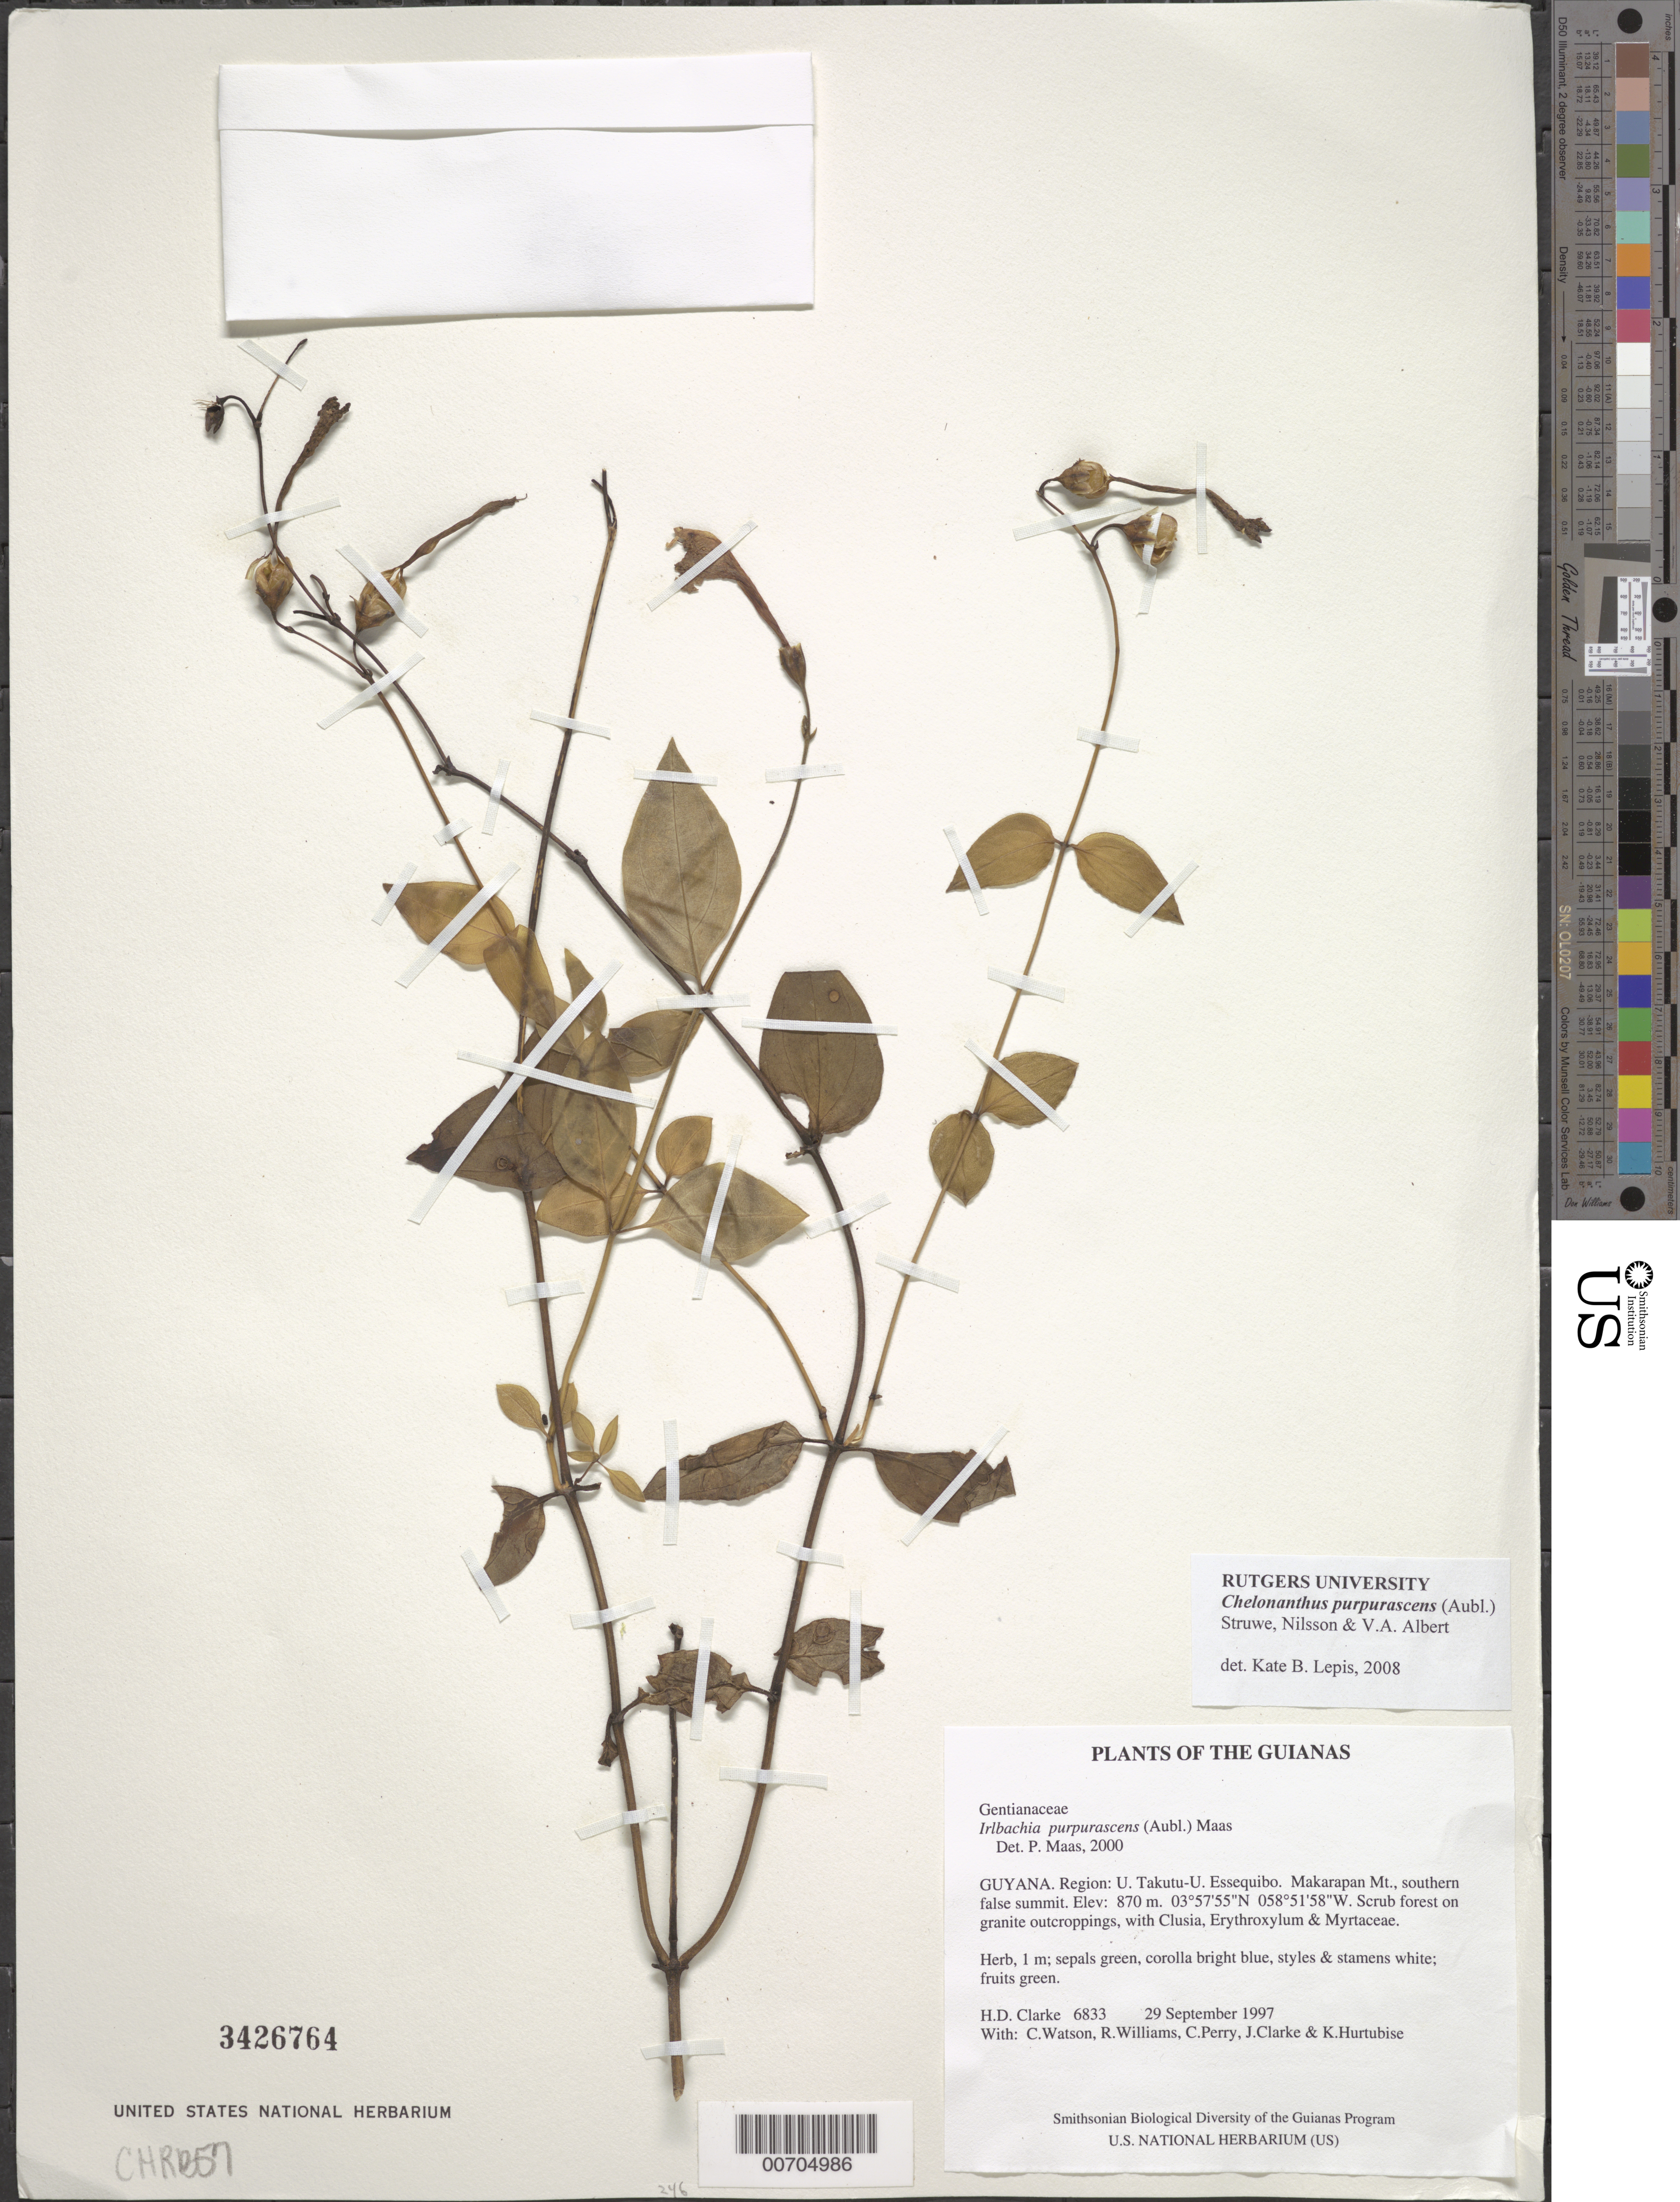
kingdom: Plantae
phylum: Tracheophyta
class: Magnoliopsida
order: Gentianales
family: Gentianaceae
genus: Chelonanthus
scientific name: Chelonanthus purpurascens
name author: (Aubl.) Struwe et al.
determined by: Lepis, Kate B.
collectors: H. D. Clarke, C. Watson, R. Williams, C. Perry, J. Clarke & K. Hurtubise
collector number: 6833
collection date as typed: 29 September 1997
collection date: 1997-09-29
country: Guyana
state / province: U. Takutu-U. Essequibo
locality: Makarapan Mt., southern false summit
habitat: Scrub forest on granite outcroppings, with Clusia, Erythroxylum & Myrtaceae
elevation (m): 870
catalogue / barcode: US 3426764